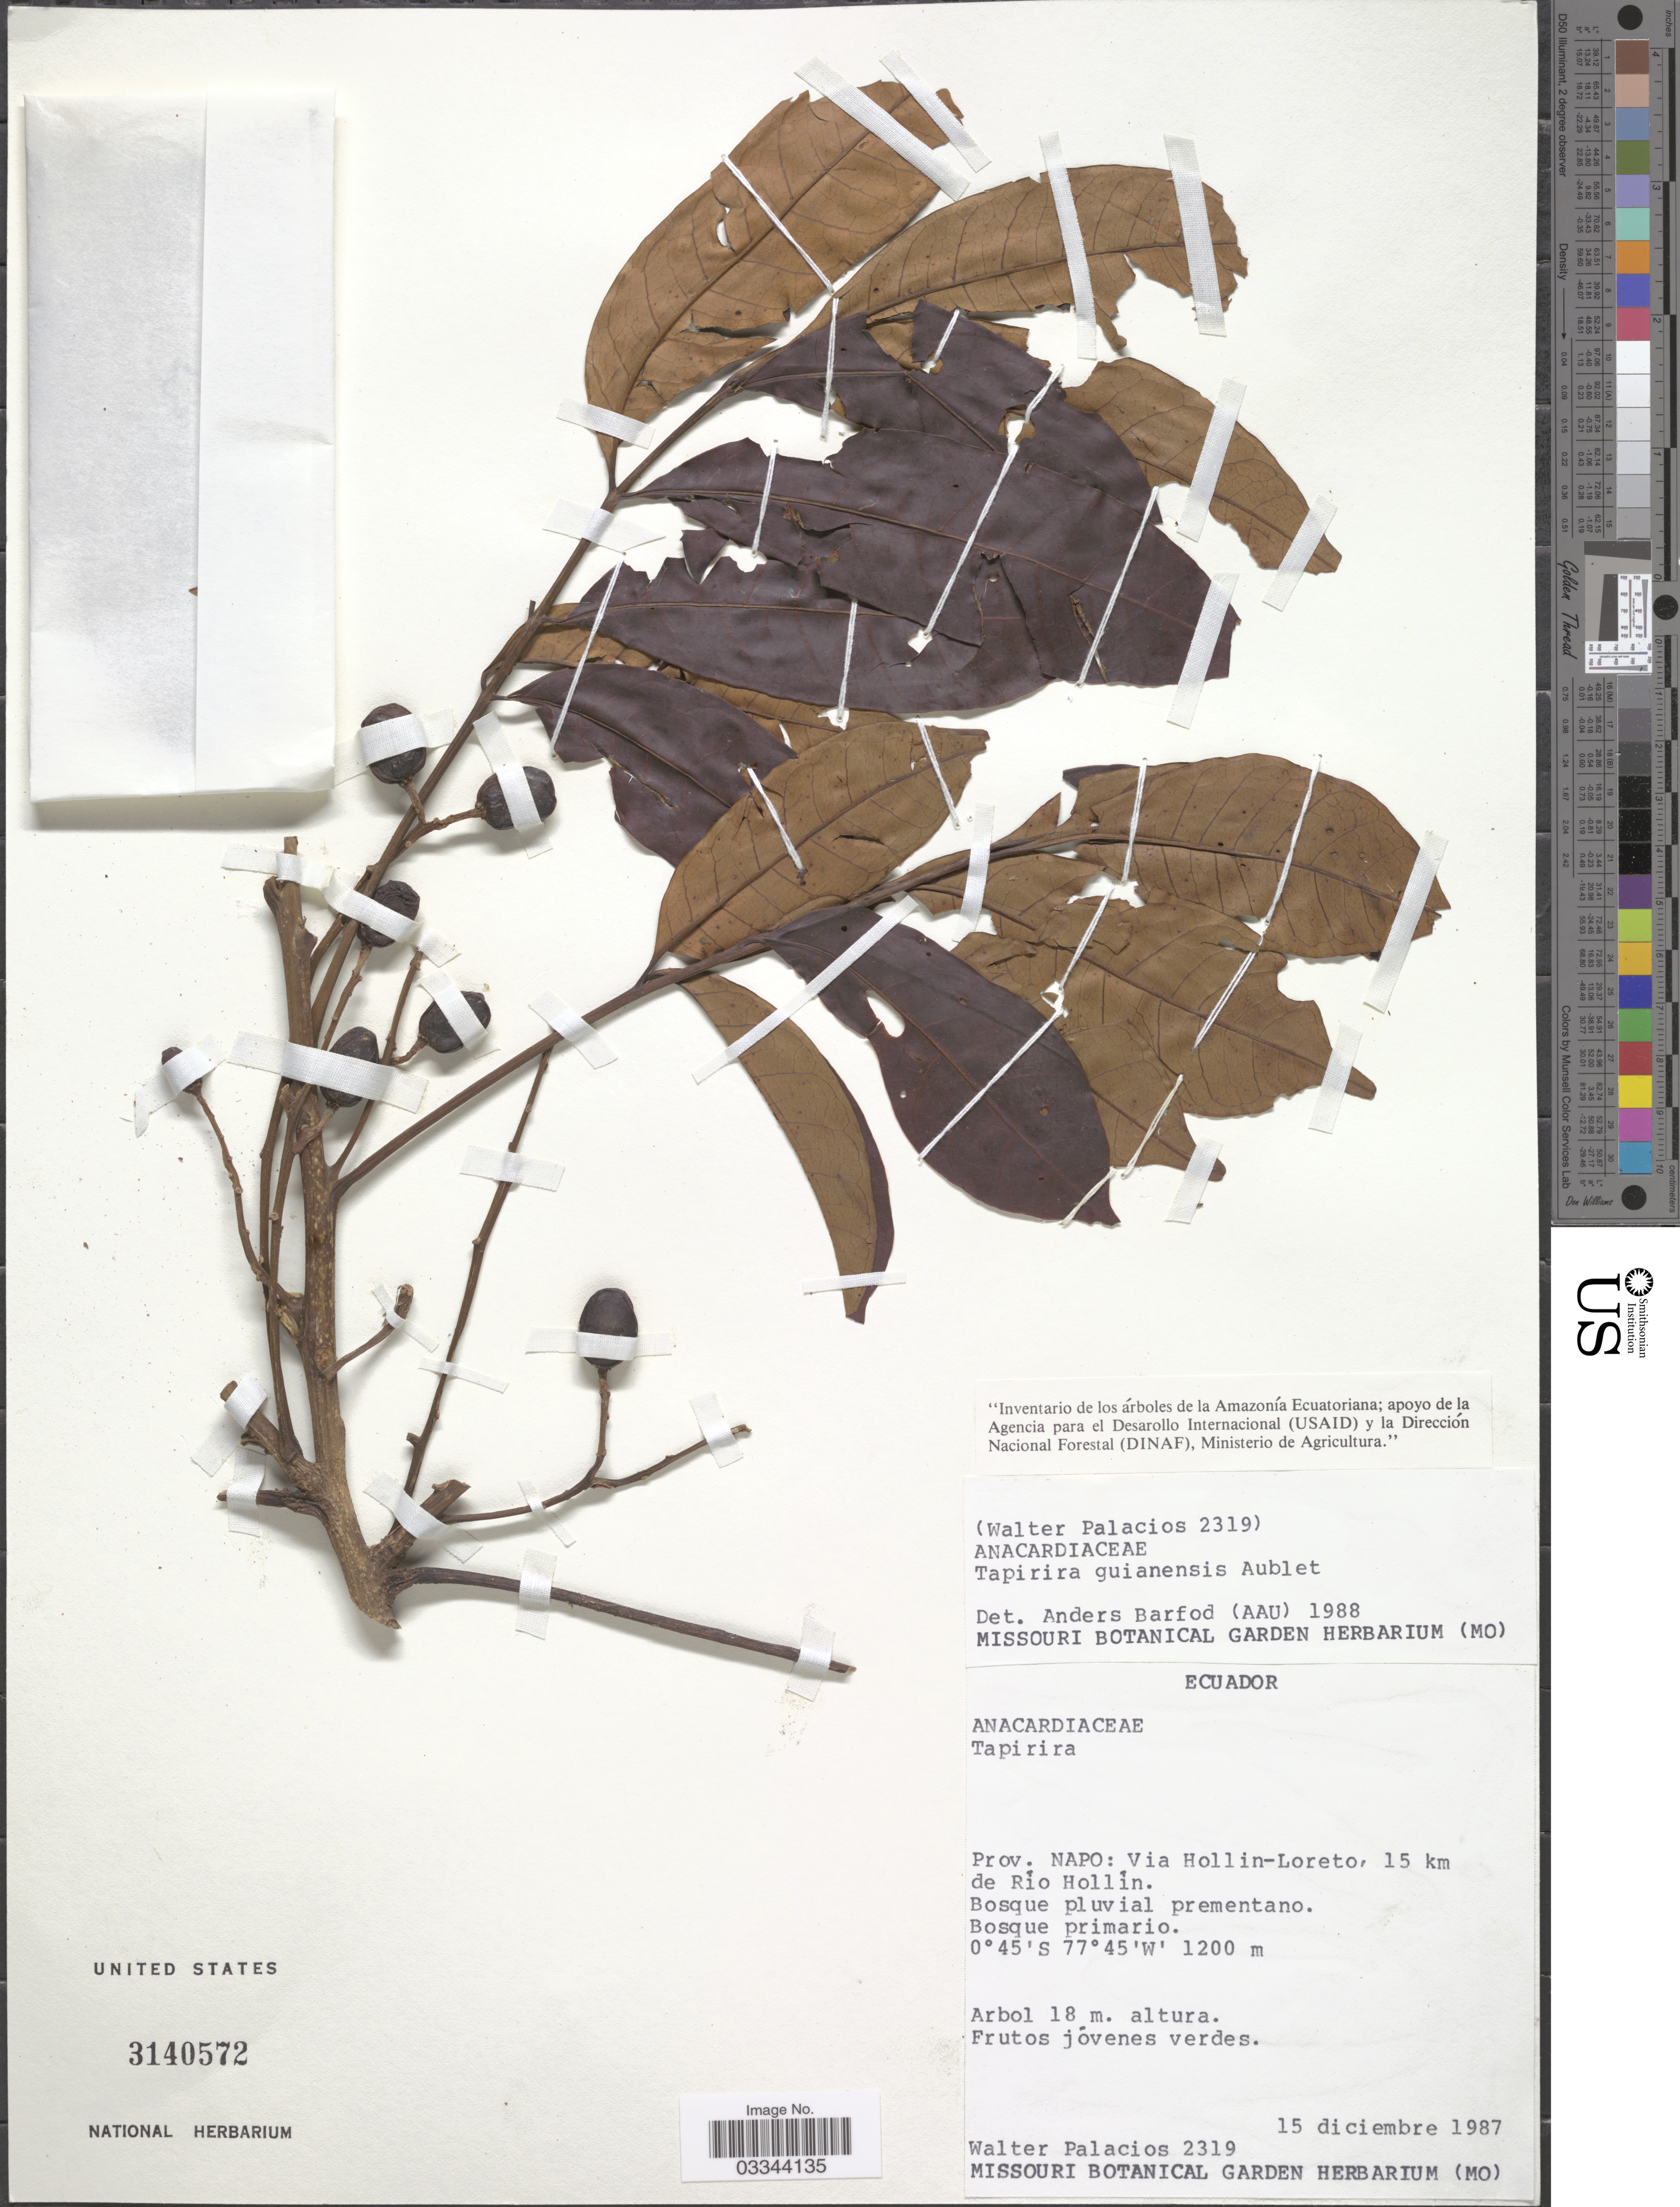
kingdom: Plantae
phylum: Tracheophyta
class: Magnoliopsida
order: Sapindales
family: Anacardiaceae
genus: Tapirira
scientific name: Tapirira guianensis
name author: Aubl.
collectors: W. Palacios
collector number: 2319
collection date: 1987-12-15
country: Ecuador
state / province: Napo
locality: Via Hollin-Loreto, 15 km de Río Hollín.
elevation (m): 1200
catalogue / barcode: US 3140572